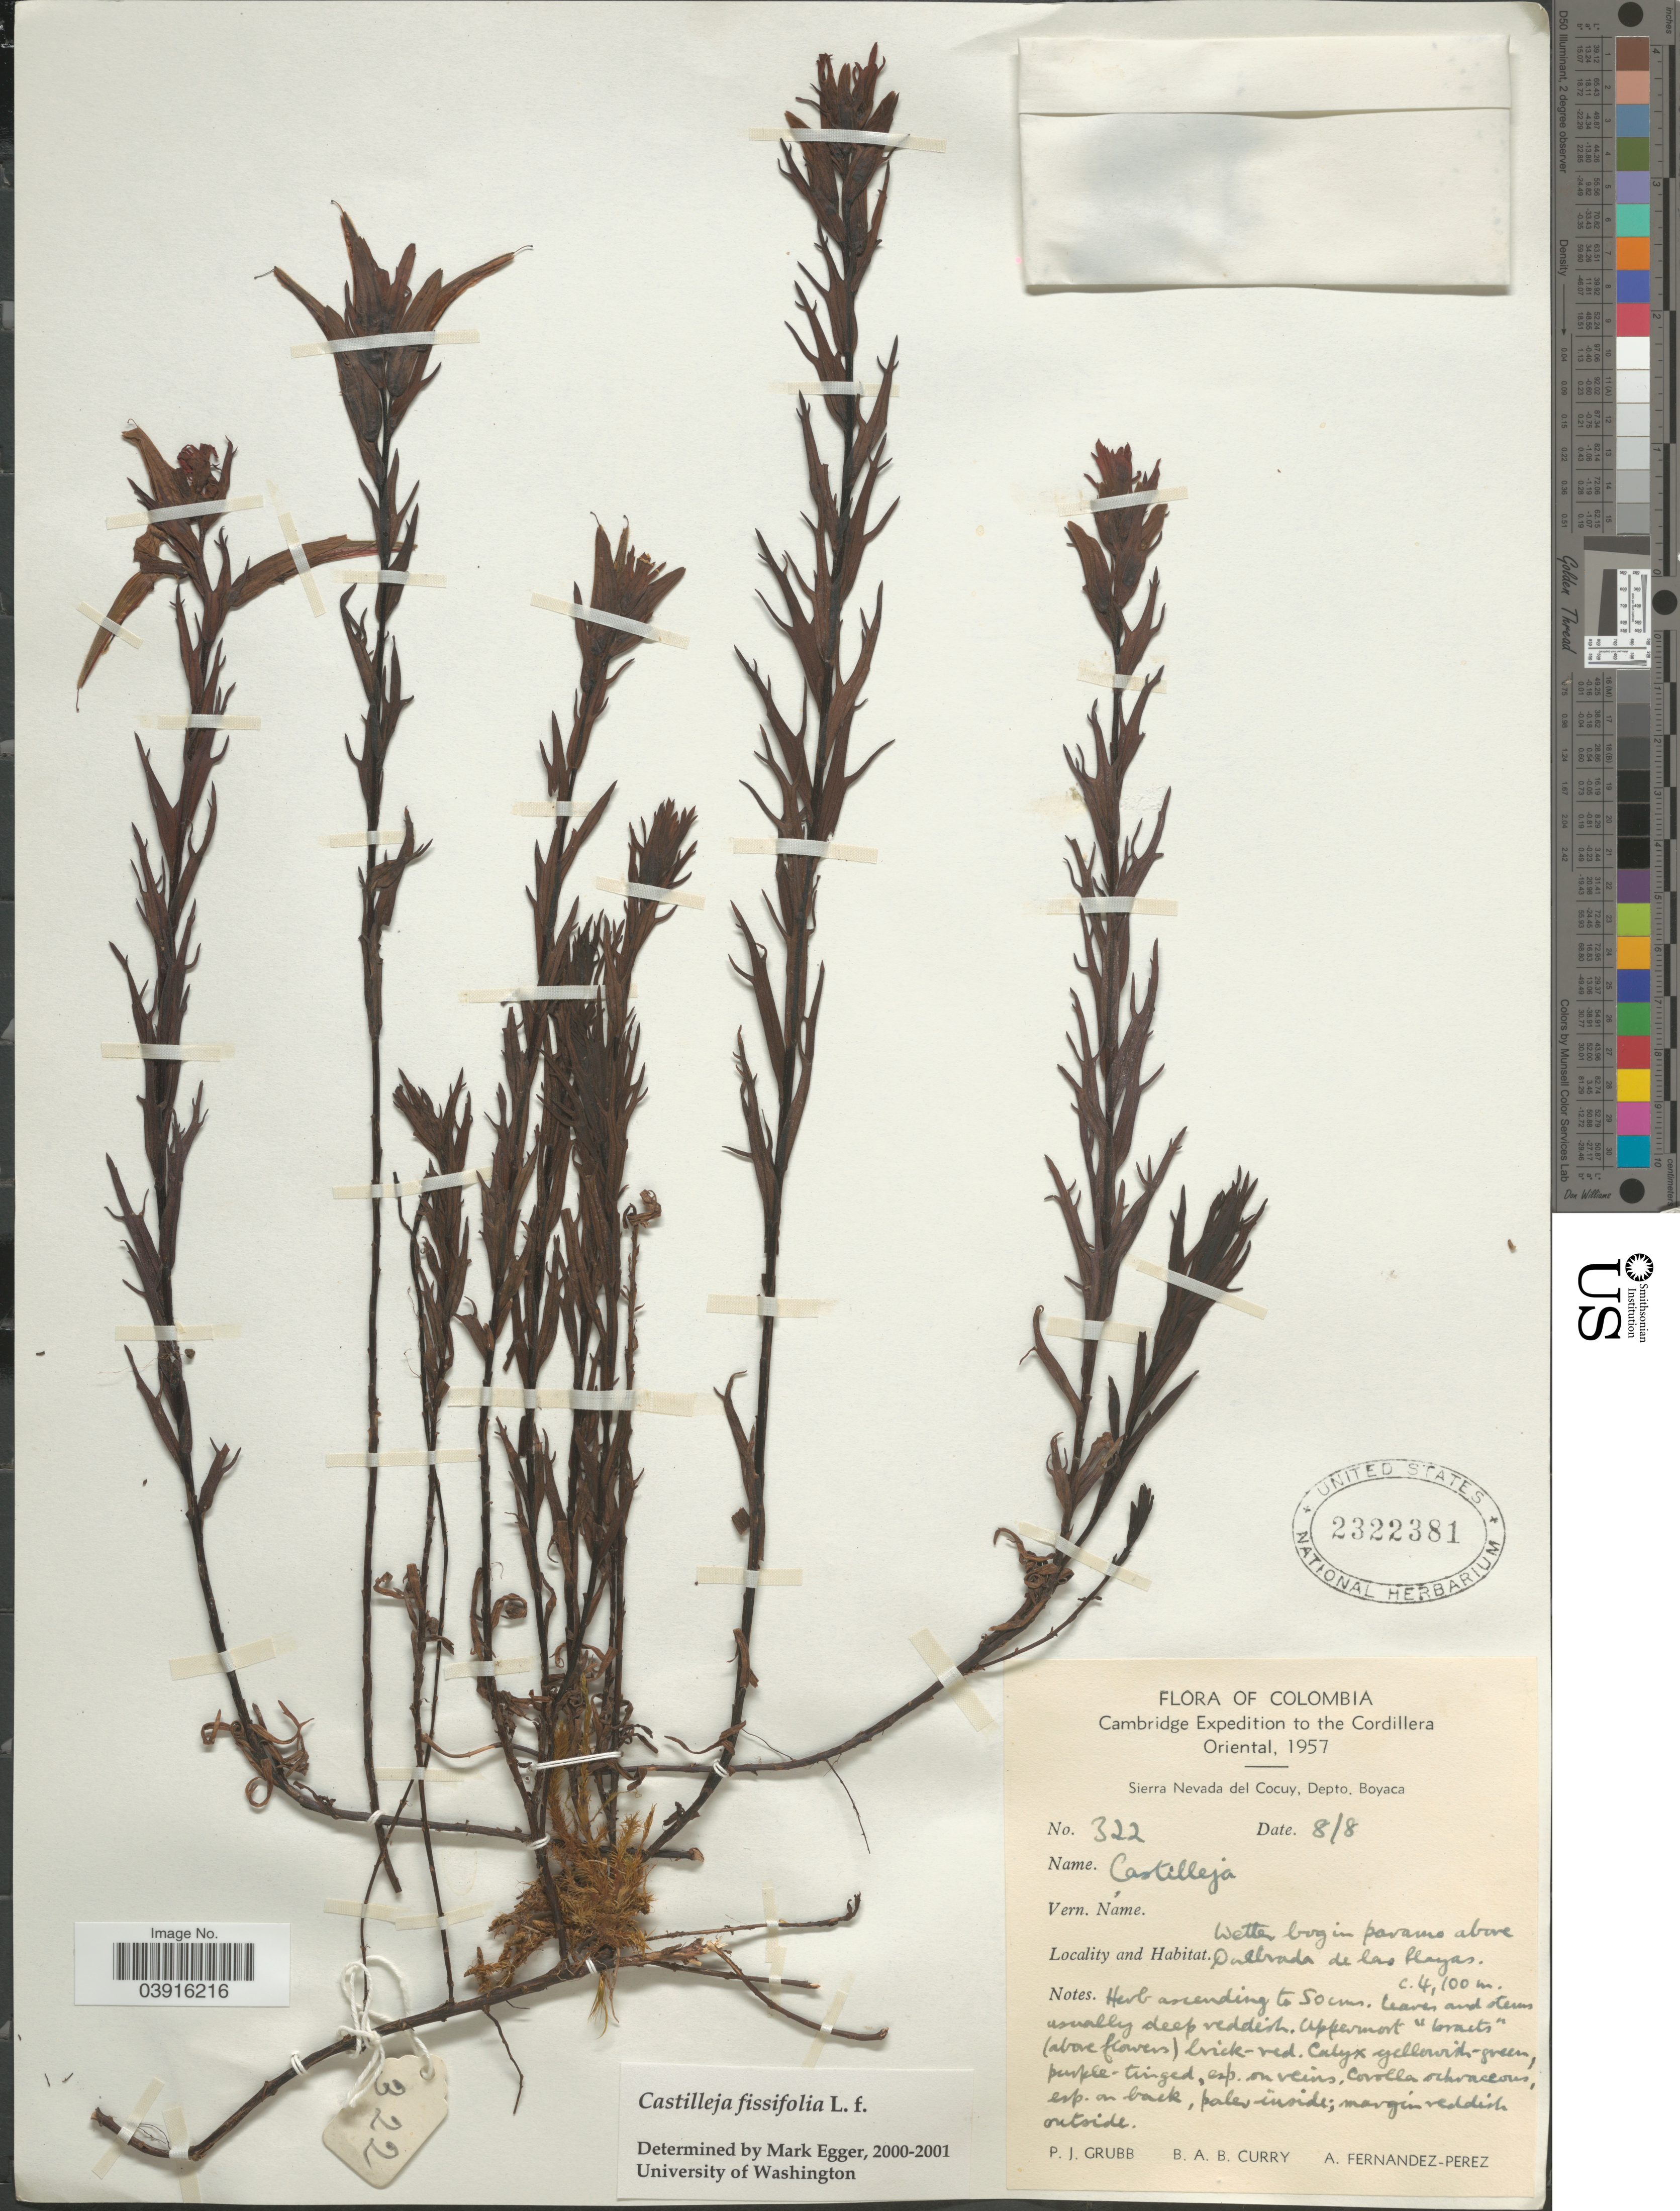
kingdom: Plantae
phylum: Tracheophyta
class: Magnoliopsida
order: Lamiales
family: Orobanchaceae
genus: Castilleja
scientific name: Castilleja fissifolia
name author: L. f.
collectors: P. J. Grubb, B. A. B. Curry & A. Fernández-Pérez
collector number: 322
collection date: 1957-08-08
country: Colombia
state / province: Boyacá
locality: The Cordillera Oriental. Sierra Nevada del Cocuy, Depto. Boyaca. Wetter bog in paramo above Quebrada de las Playas.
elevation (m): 4100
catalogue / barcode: US 2322381